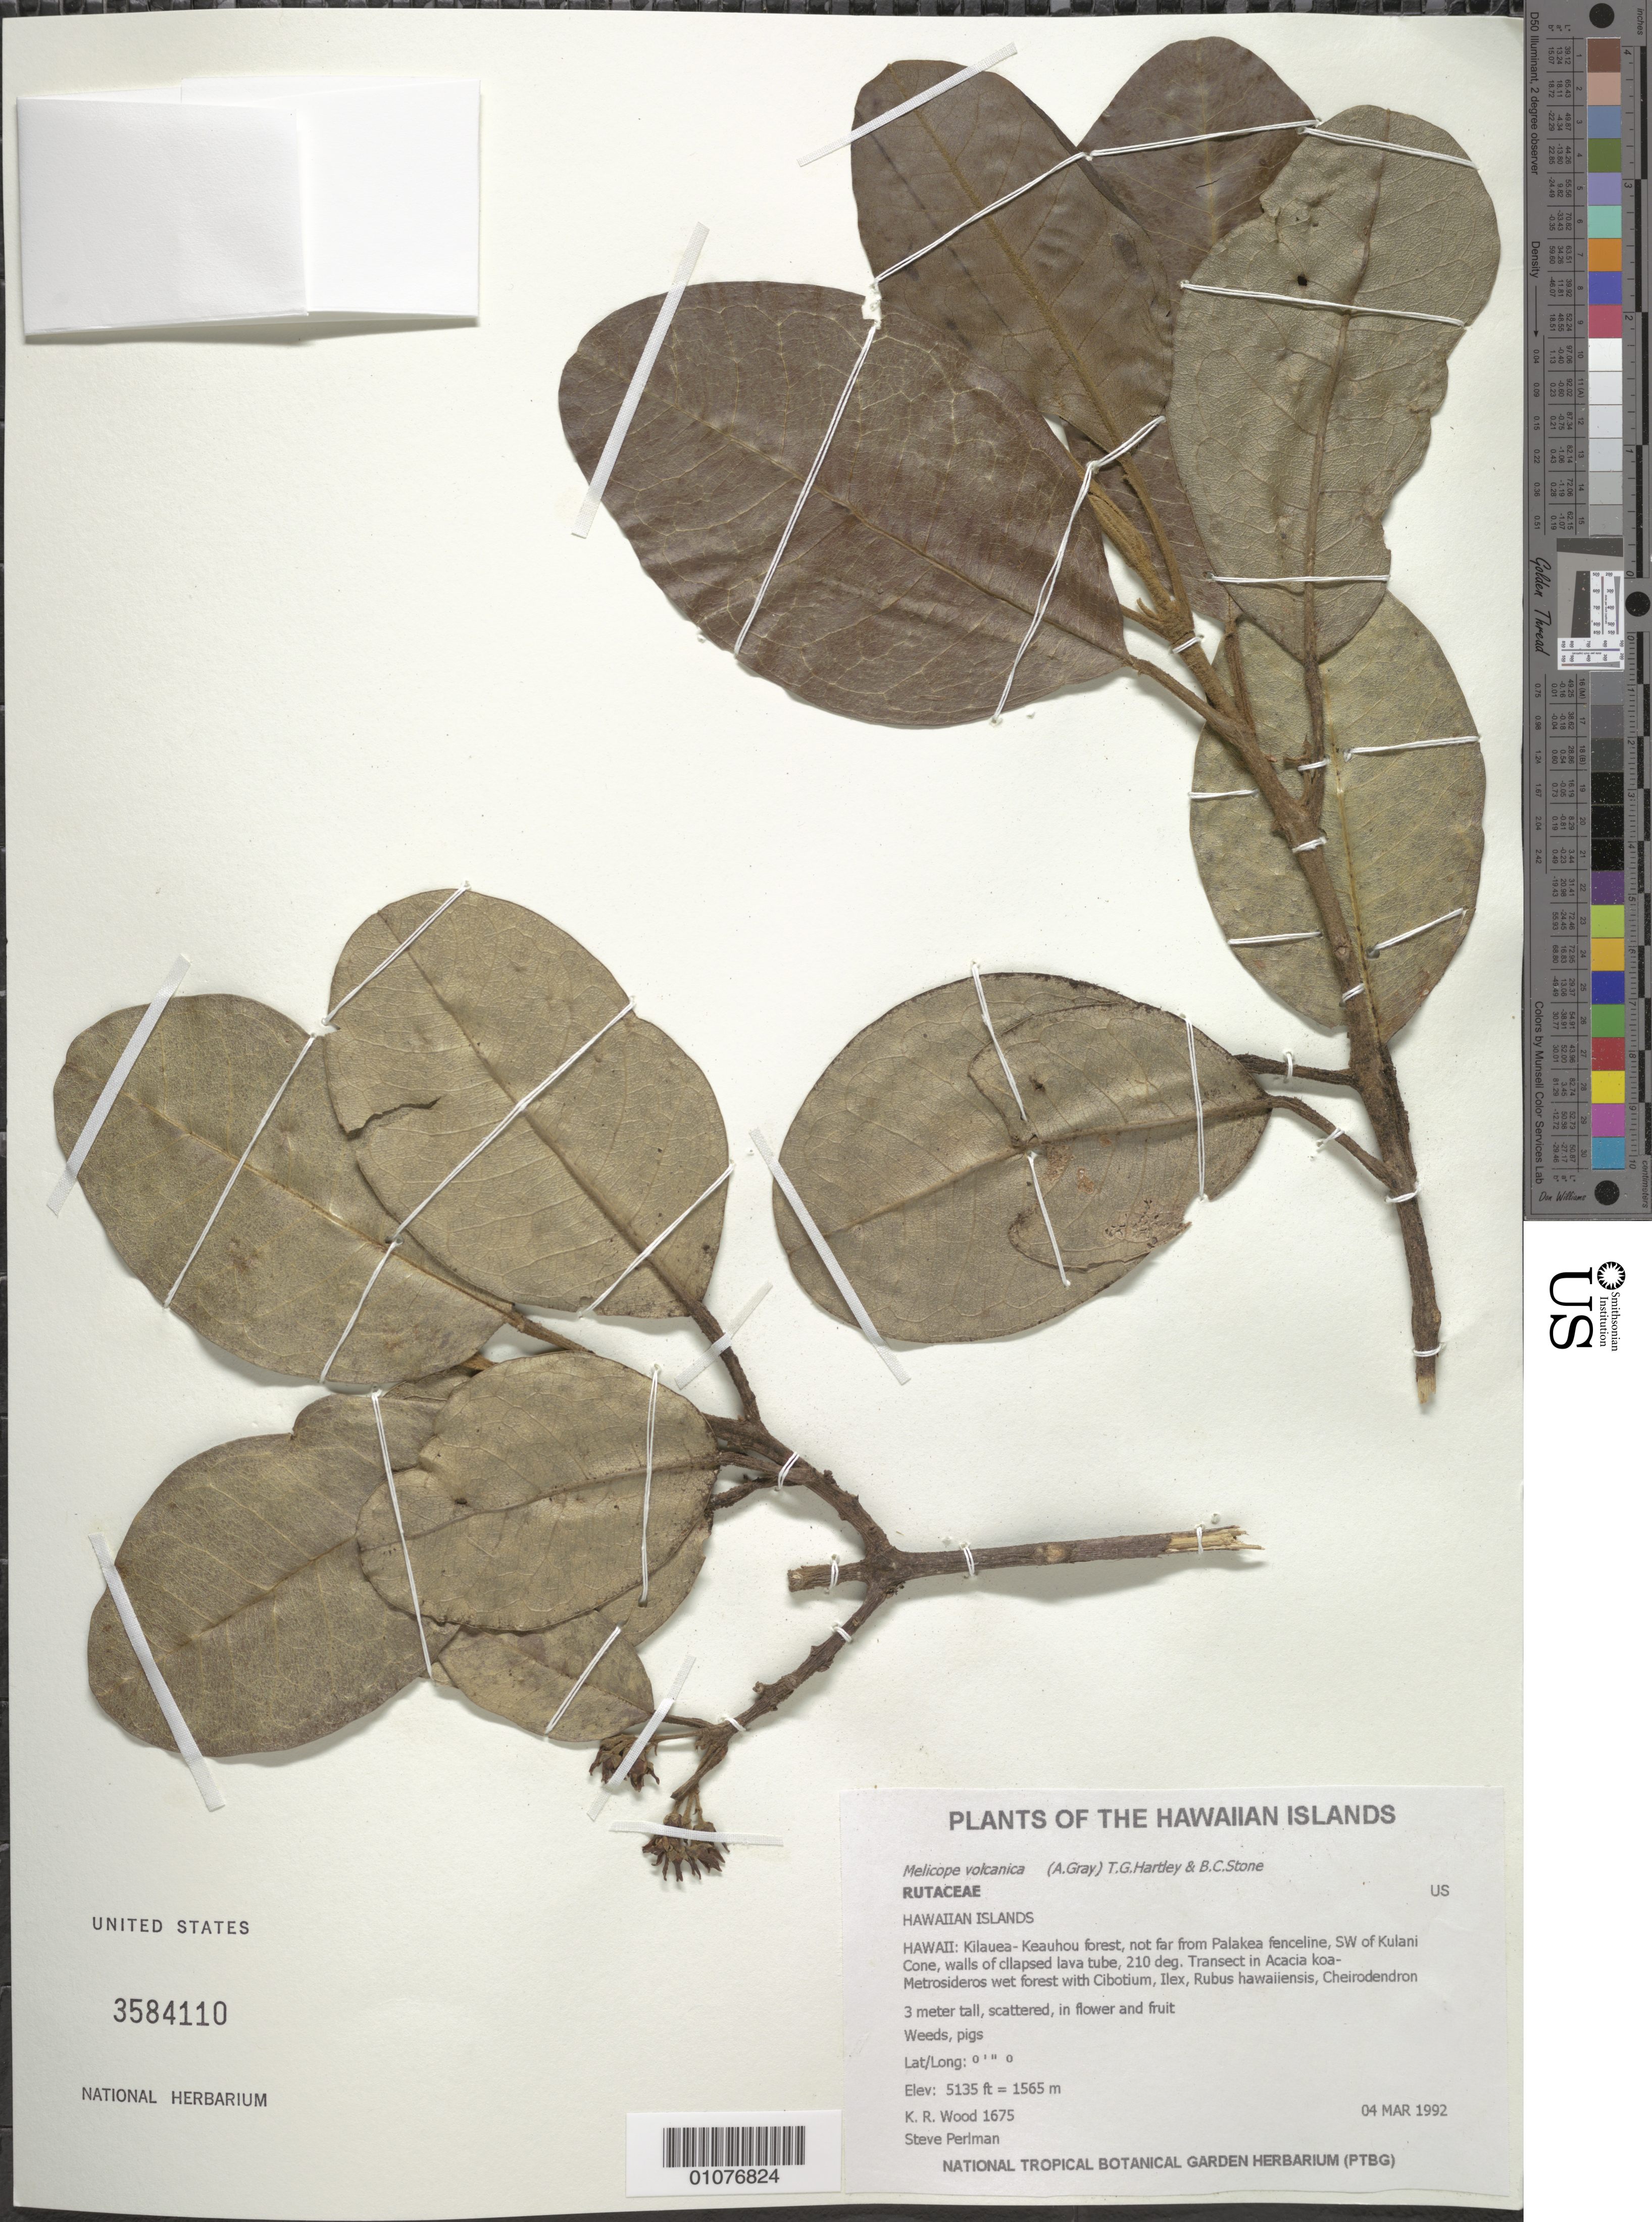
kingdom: Plantae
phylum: Tracheophyta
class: Magnoliopsida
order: Sapindales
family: Rutaceae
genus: Melicope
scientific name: Melicope volcanica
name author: (A. Gray) T.G. Hartley & B.C. Stone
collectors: K. R. Wood & S. P. Perlman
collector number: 1675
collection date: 1992-03-04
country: United States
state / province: Hawaii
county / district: Hawaii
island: Hawaii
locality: Kilauea-Keauhou forest, not far from Palakea fenceline, SW of Kulani Cone, walls of collapsed lava tube, 210 deg.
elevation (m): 1565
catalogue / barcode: US 3584110